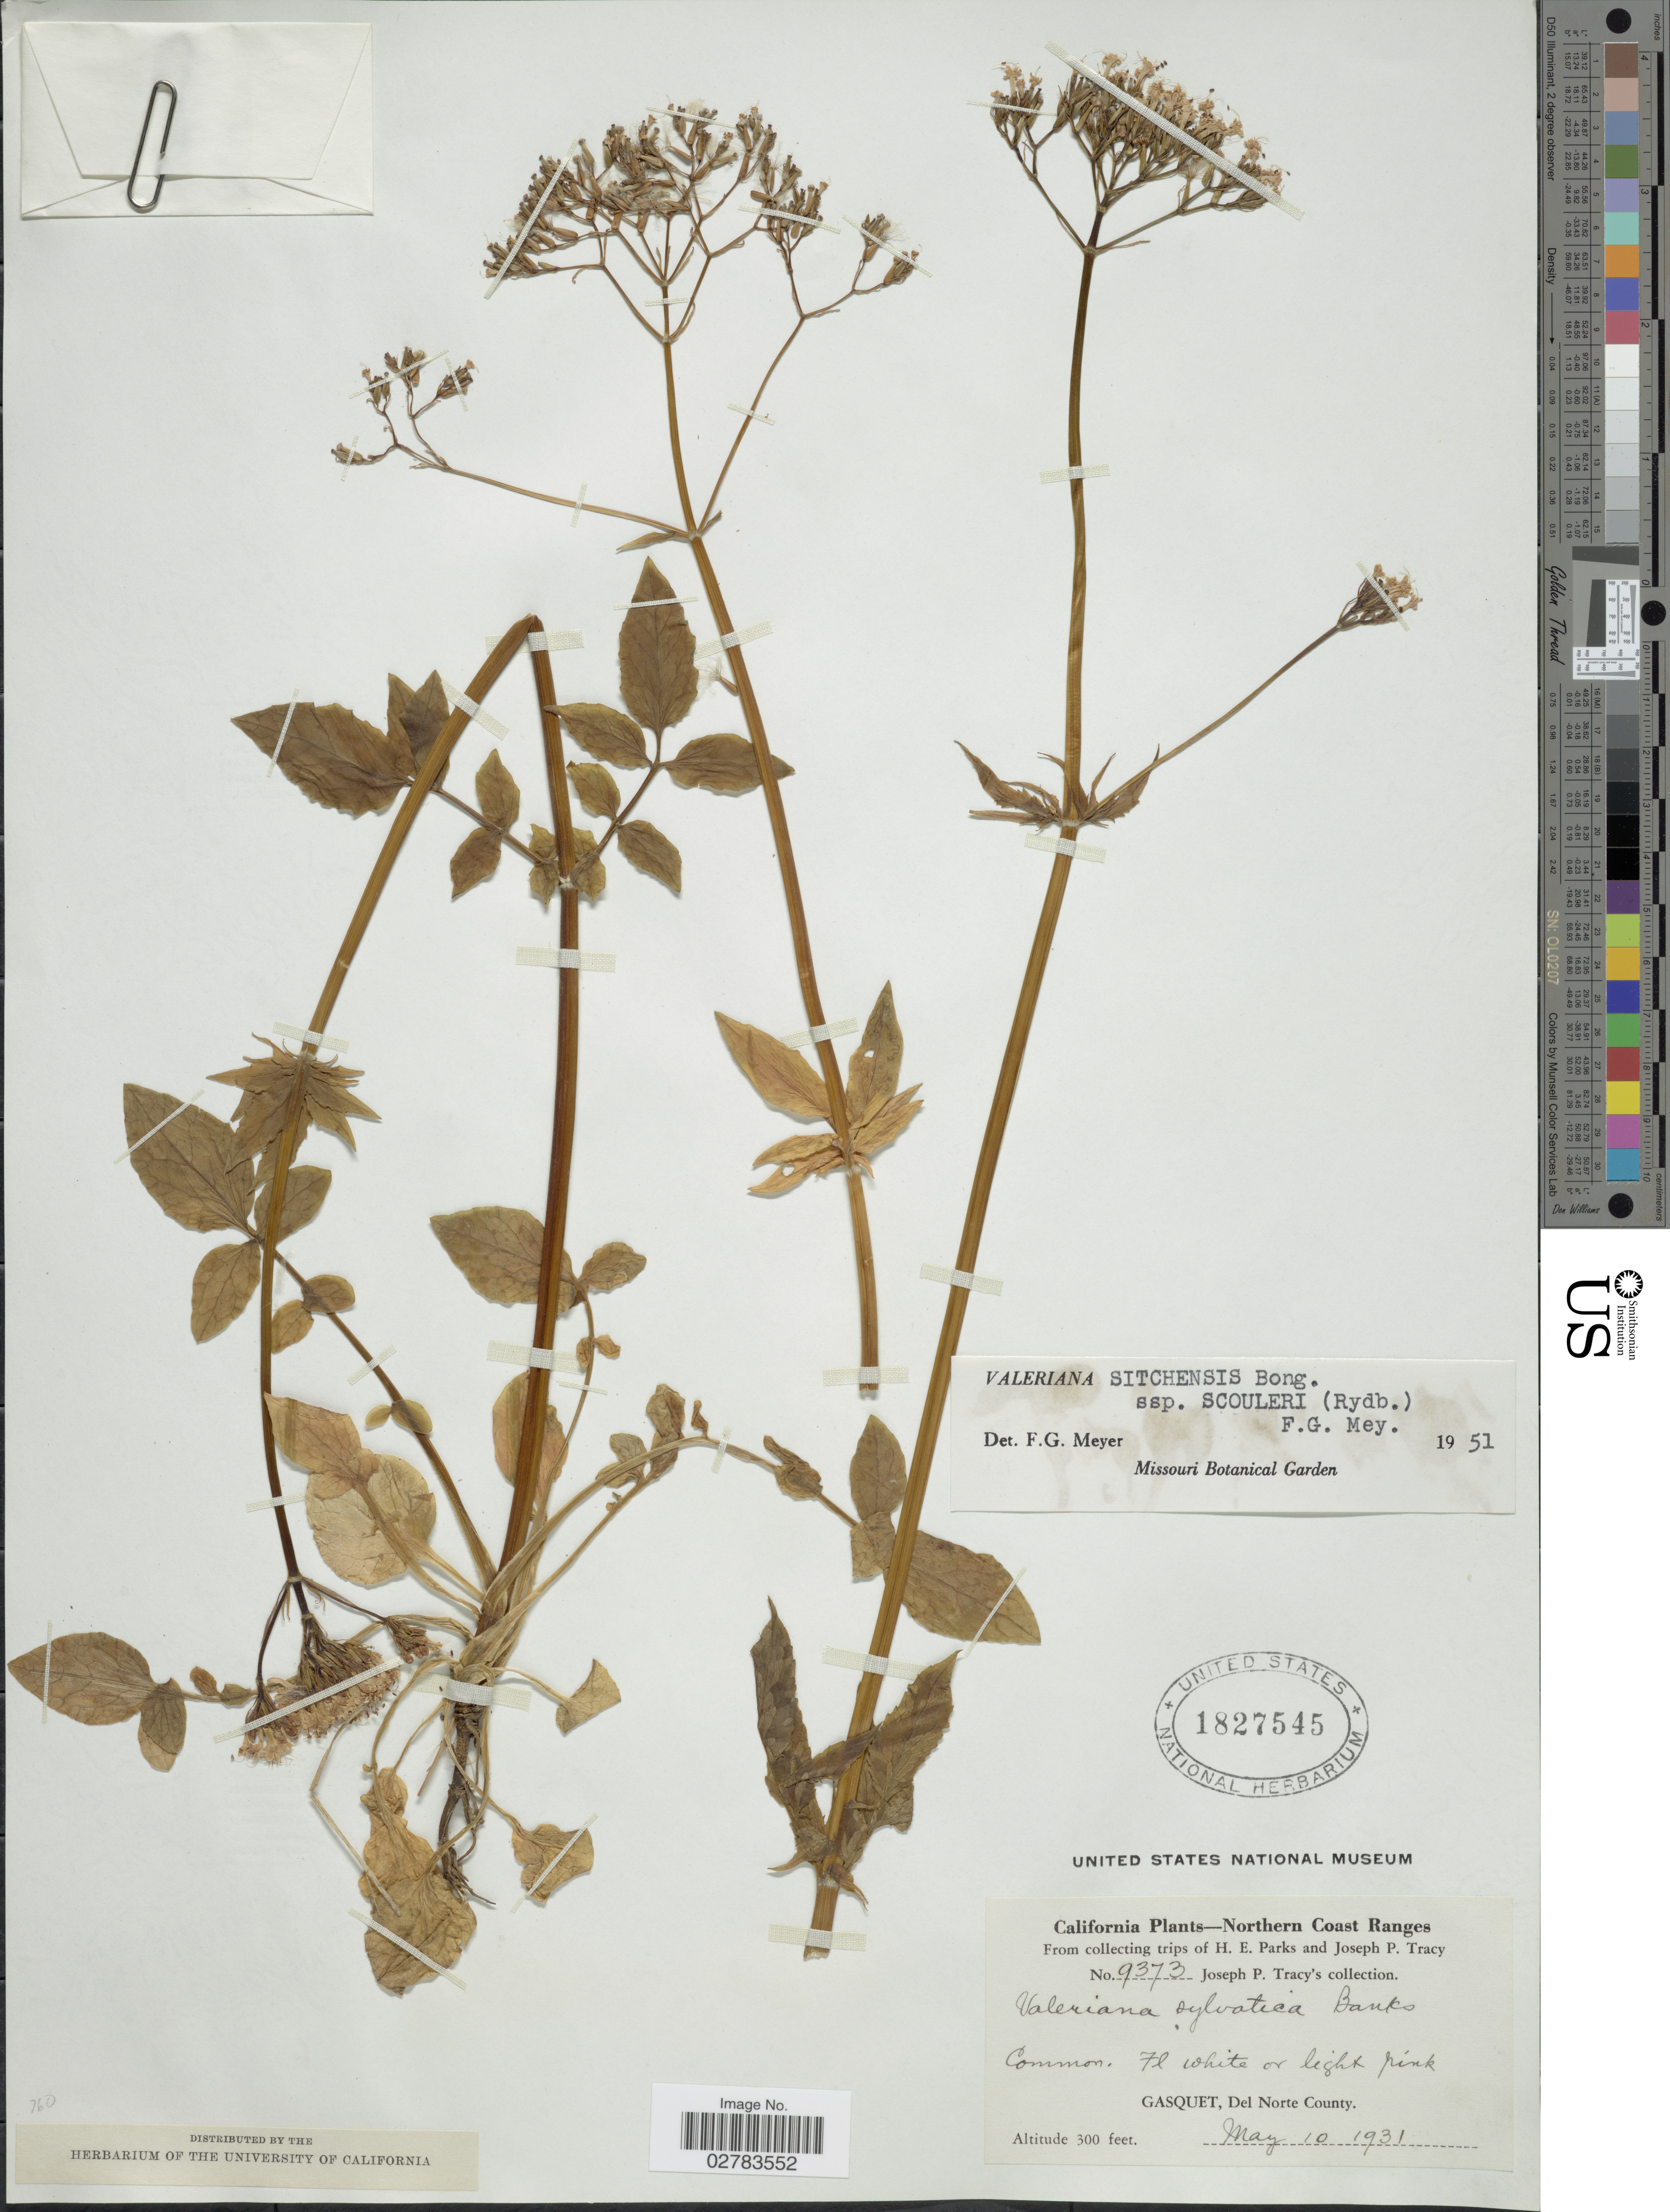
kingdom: Plantae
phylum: Tracheophyta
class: Magnoliopsida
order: Dipsacales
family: Caprifoliaceae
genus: Valeriana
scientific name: Valeriana sitchensis subsp. scouleri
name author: (Rydb.) F.G. Mey.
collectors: J. Tracy & H. E. Parks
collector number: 9373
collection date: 1931-05-10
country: United States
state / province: California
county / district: Del Norte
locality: Northern Coast Ranges, Gasquet, Del Norte County.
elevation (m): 91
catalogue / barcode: US 1827545